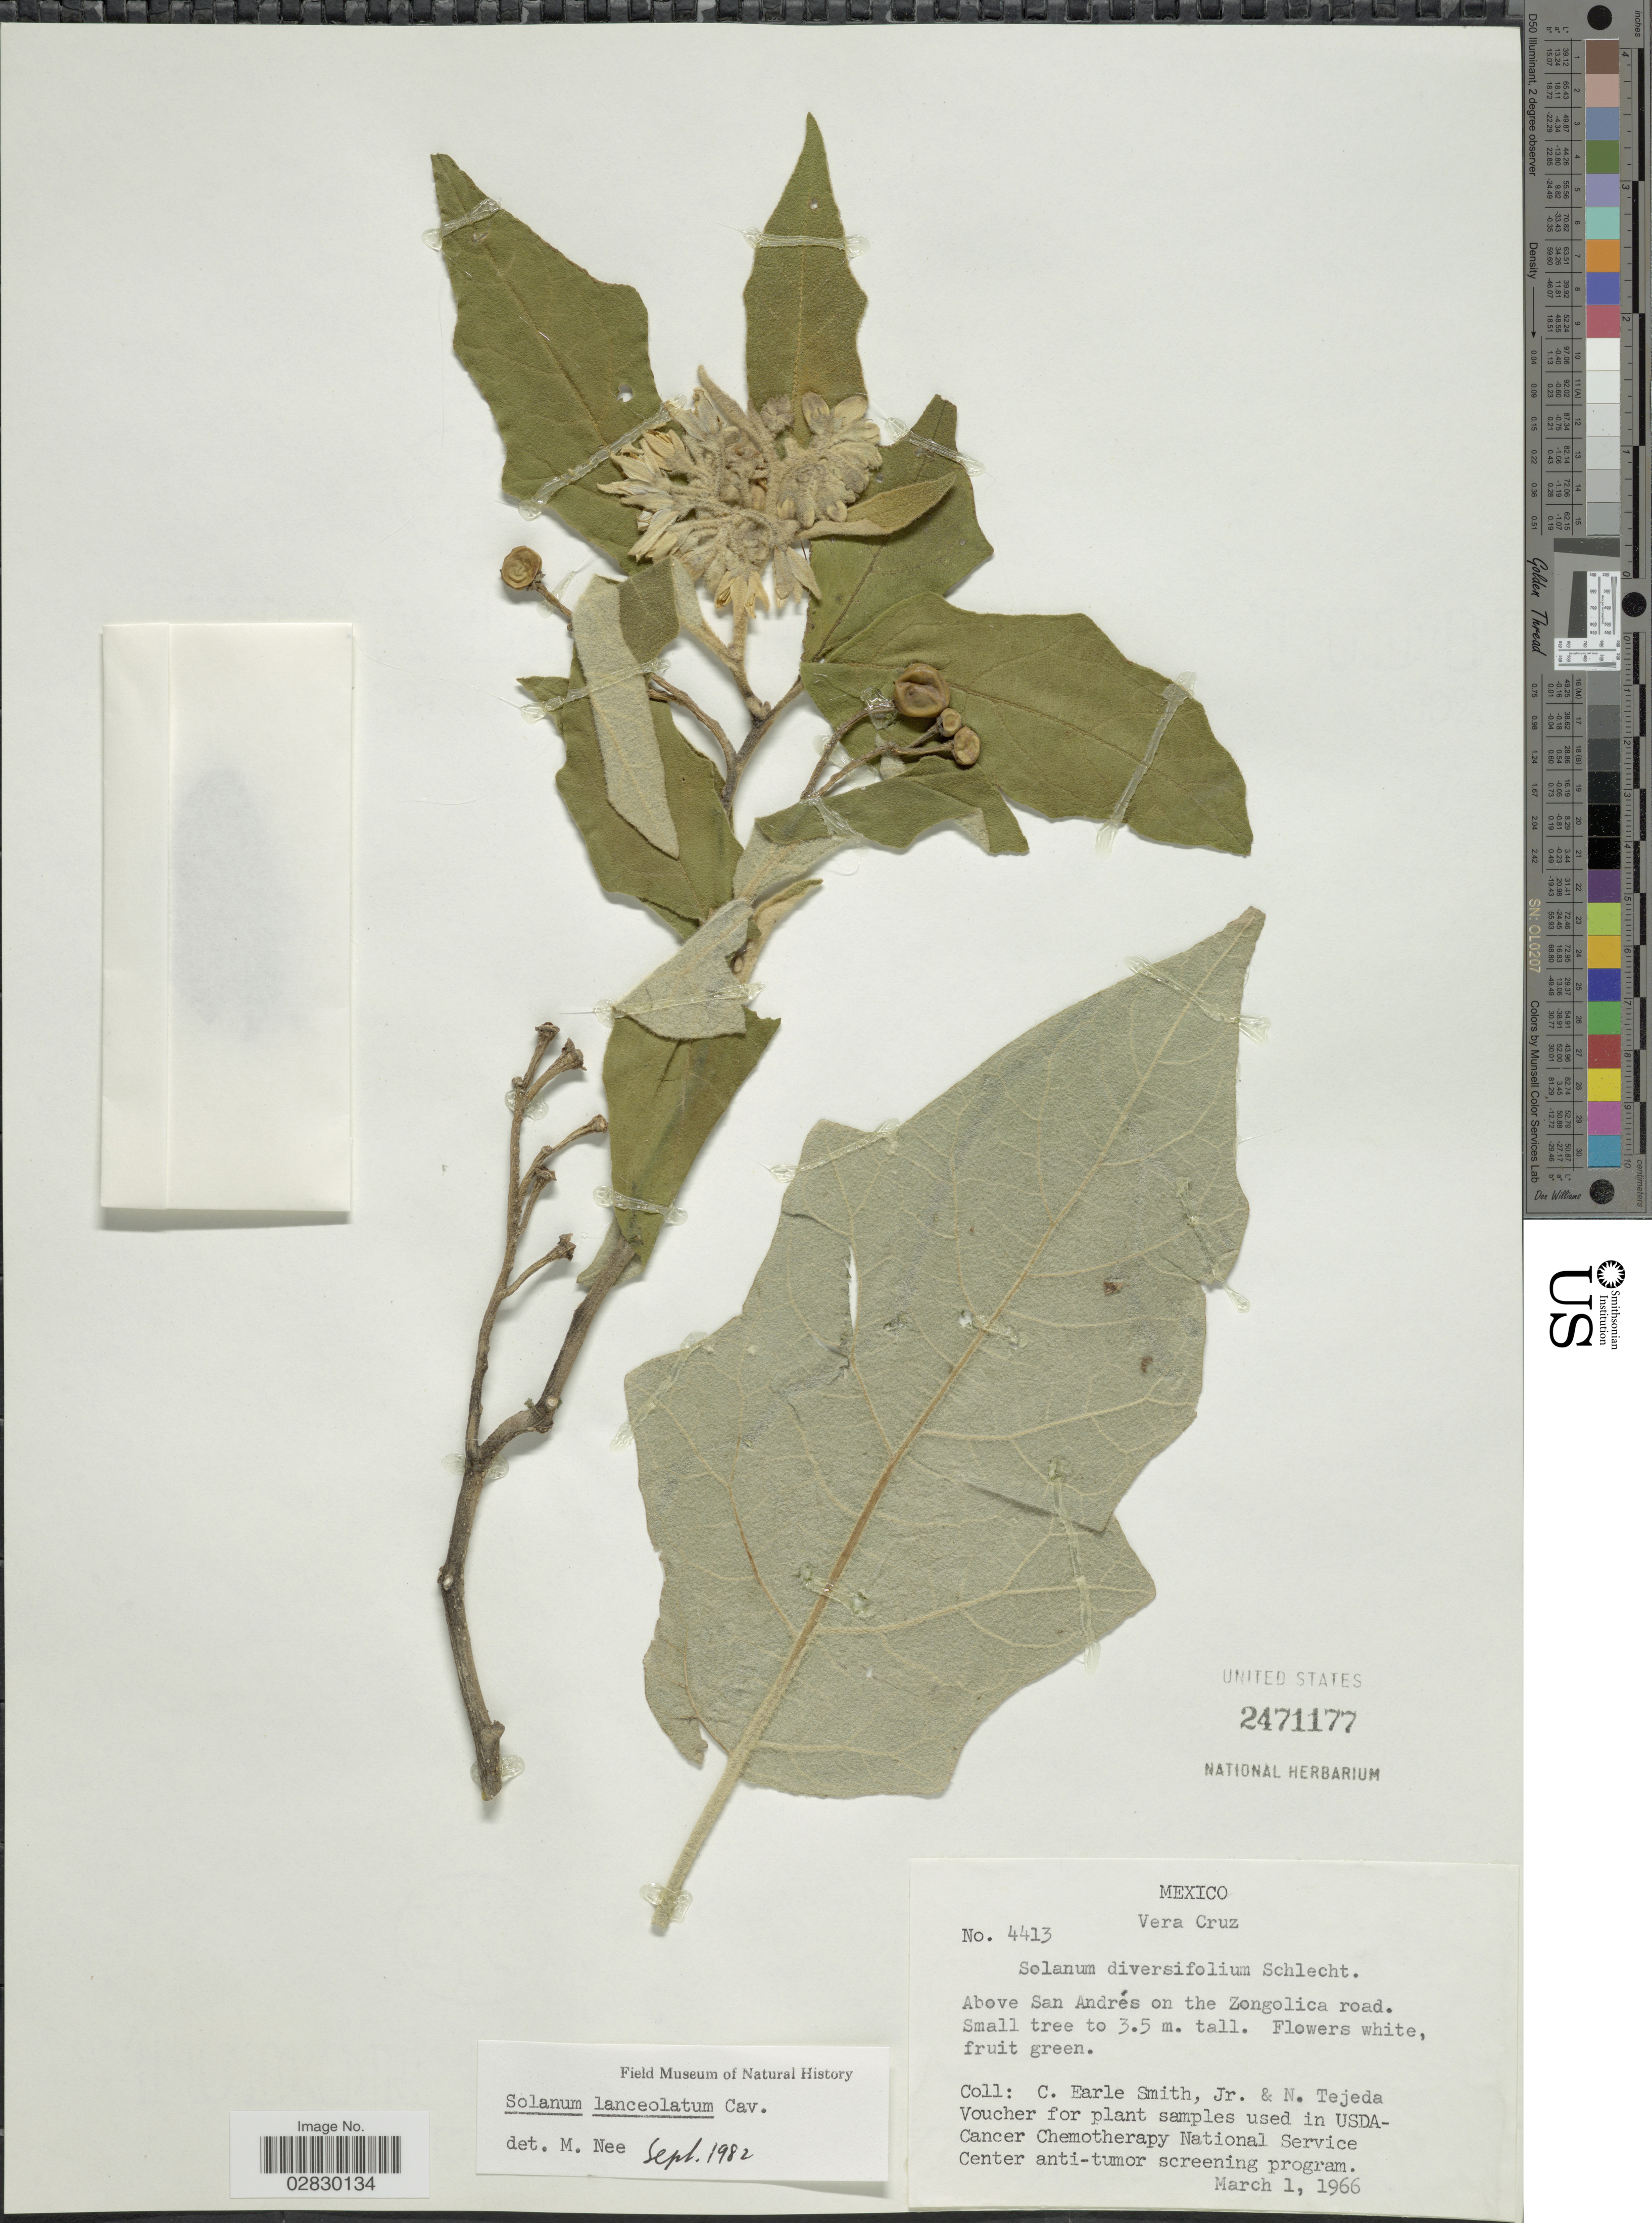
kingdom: Plantae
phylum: Tracheophyta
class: Magnoliopsida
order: Solanales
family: Solanaceae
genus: Solanum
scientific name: Solanum lanceolatum Berthault, nom. illeg.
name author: Berthault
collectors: C. E. Smith Jr. & N. Tejeda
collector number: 4413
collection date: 1966-03-01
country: Mexico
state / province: Veracruz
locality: Vera Cruz, Above San Andrés on the Zongolica road.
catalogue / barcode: US 2471177